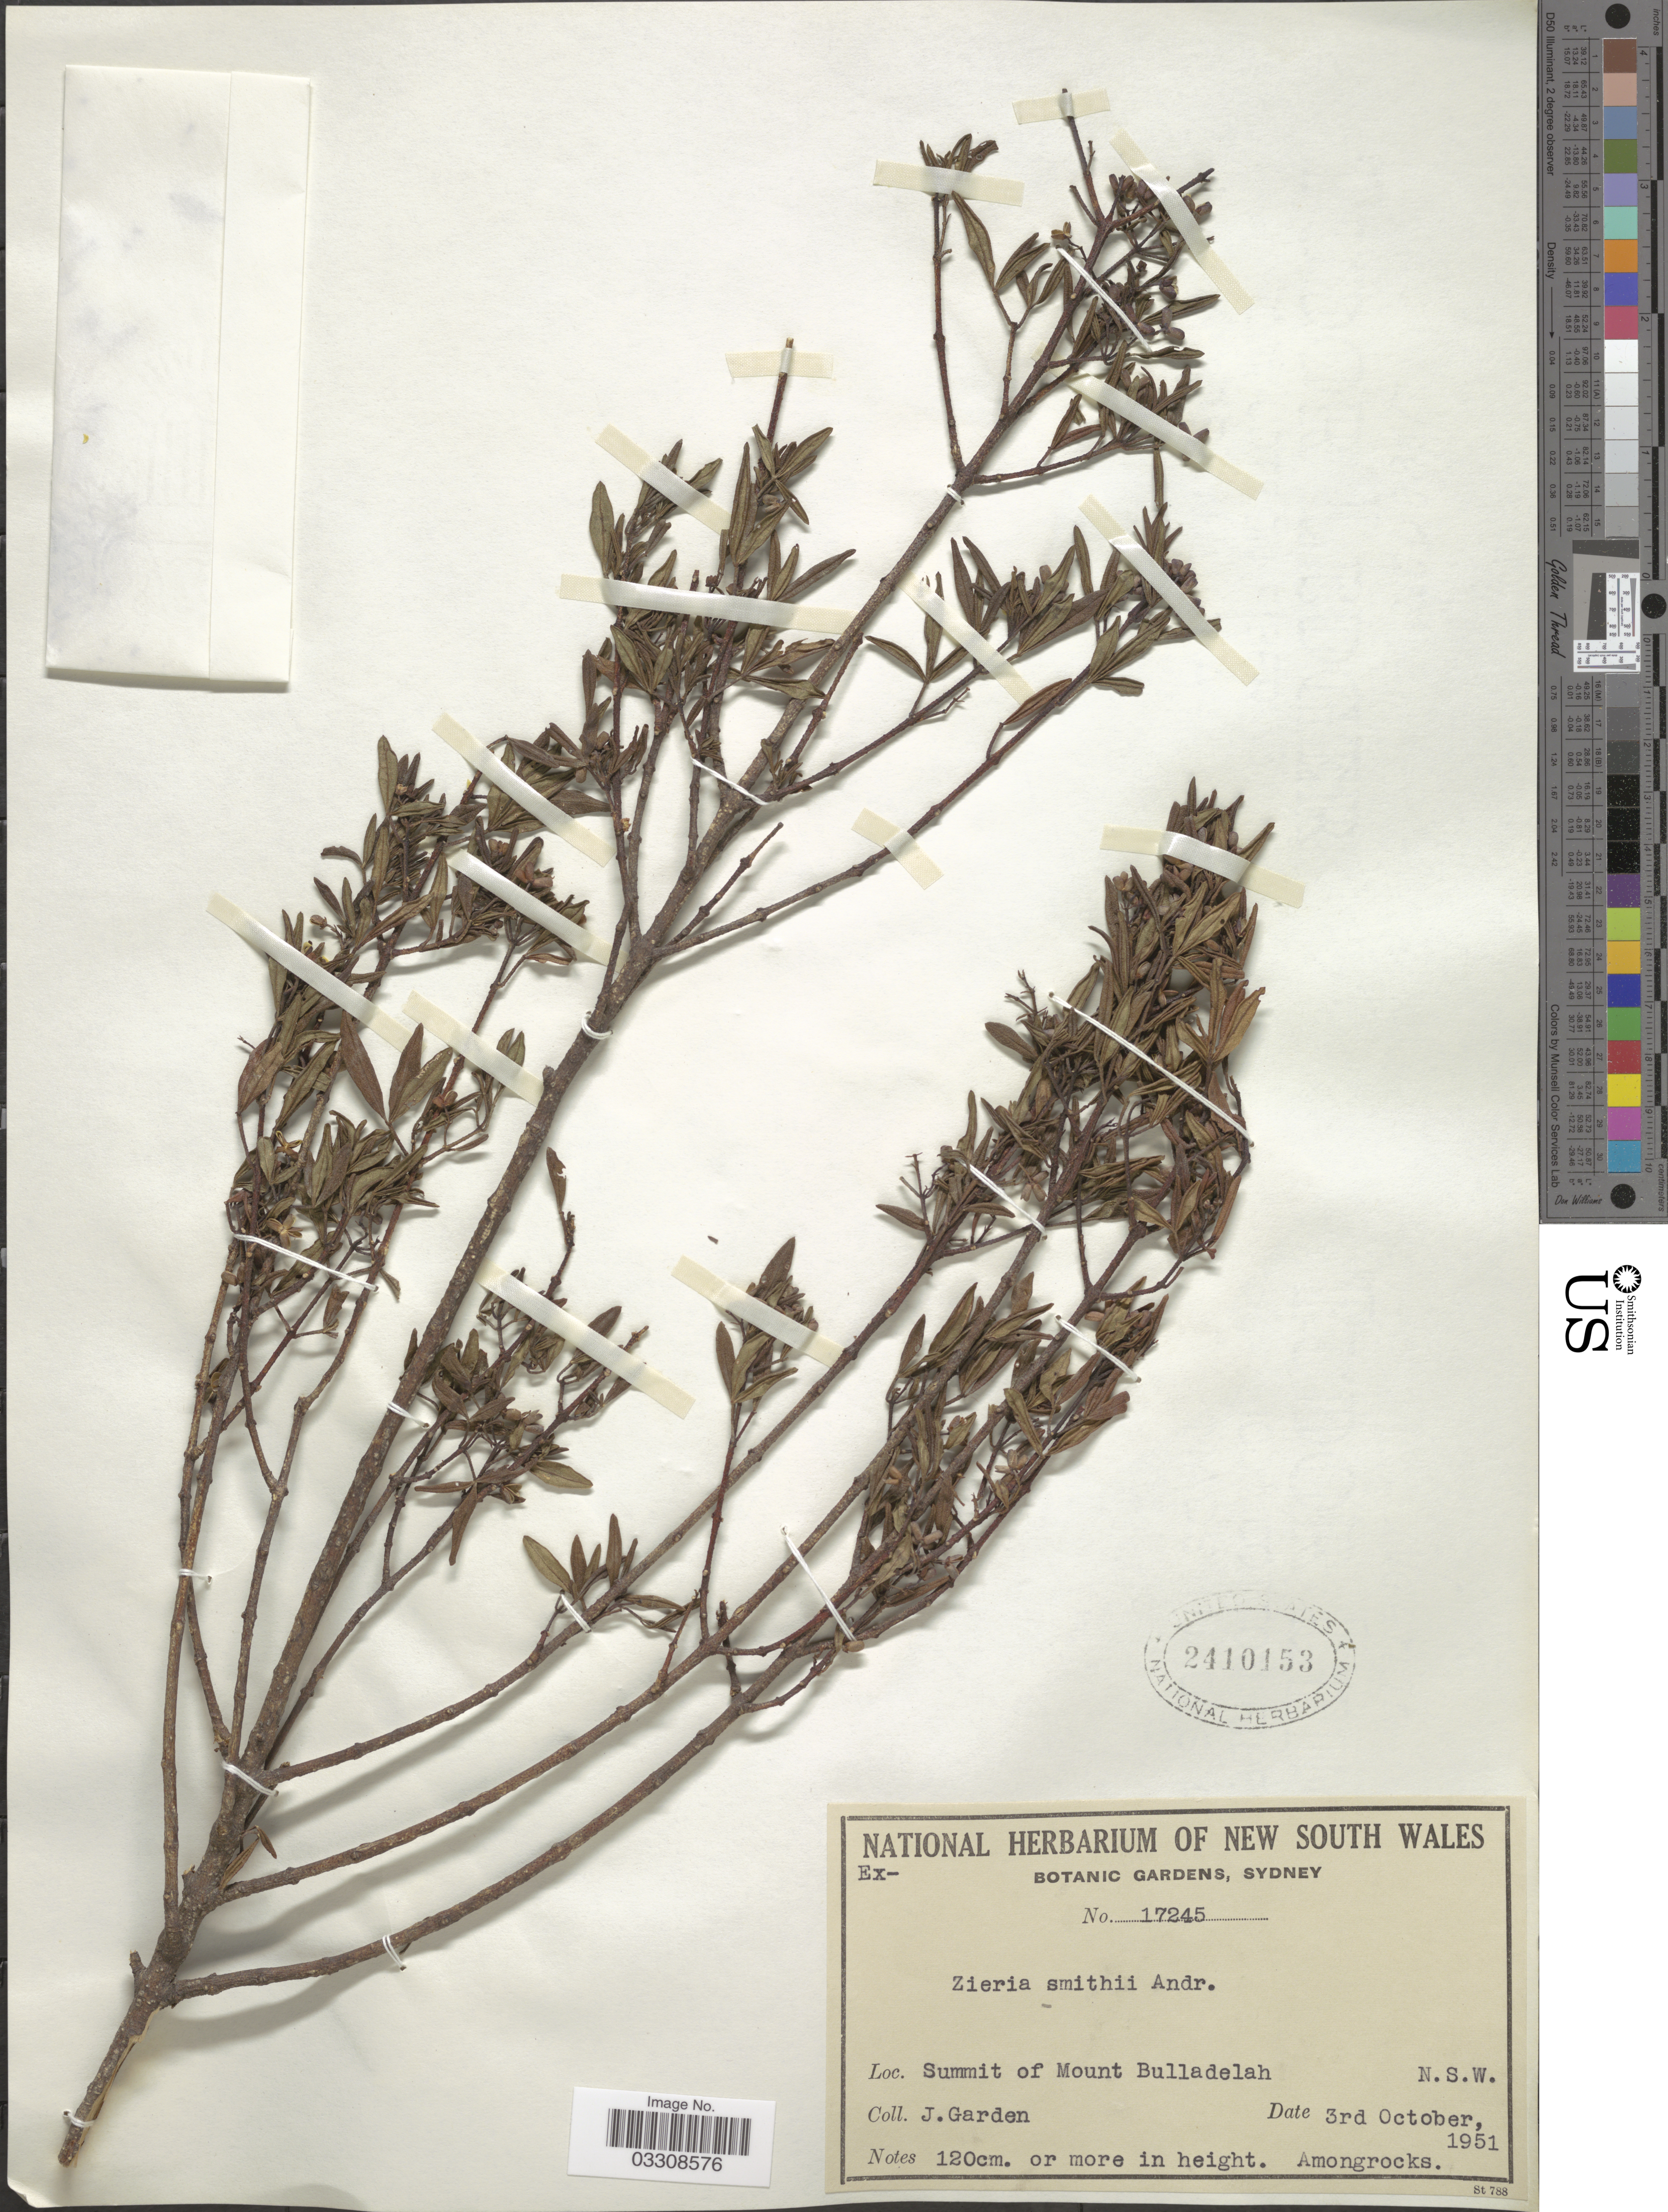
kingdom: Plantae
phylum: Tracheophyta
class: Magnoliopsida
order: Sapindales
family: Rutaceae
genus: Zieria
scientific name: Zieria smithii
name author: Jacks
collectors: J. Thompson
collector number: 17245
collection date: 1951-10-03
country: Australia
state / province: New South Wales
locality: Summit of Mount Bulladelah.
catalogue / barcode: US 2410153